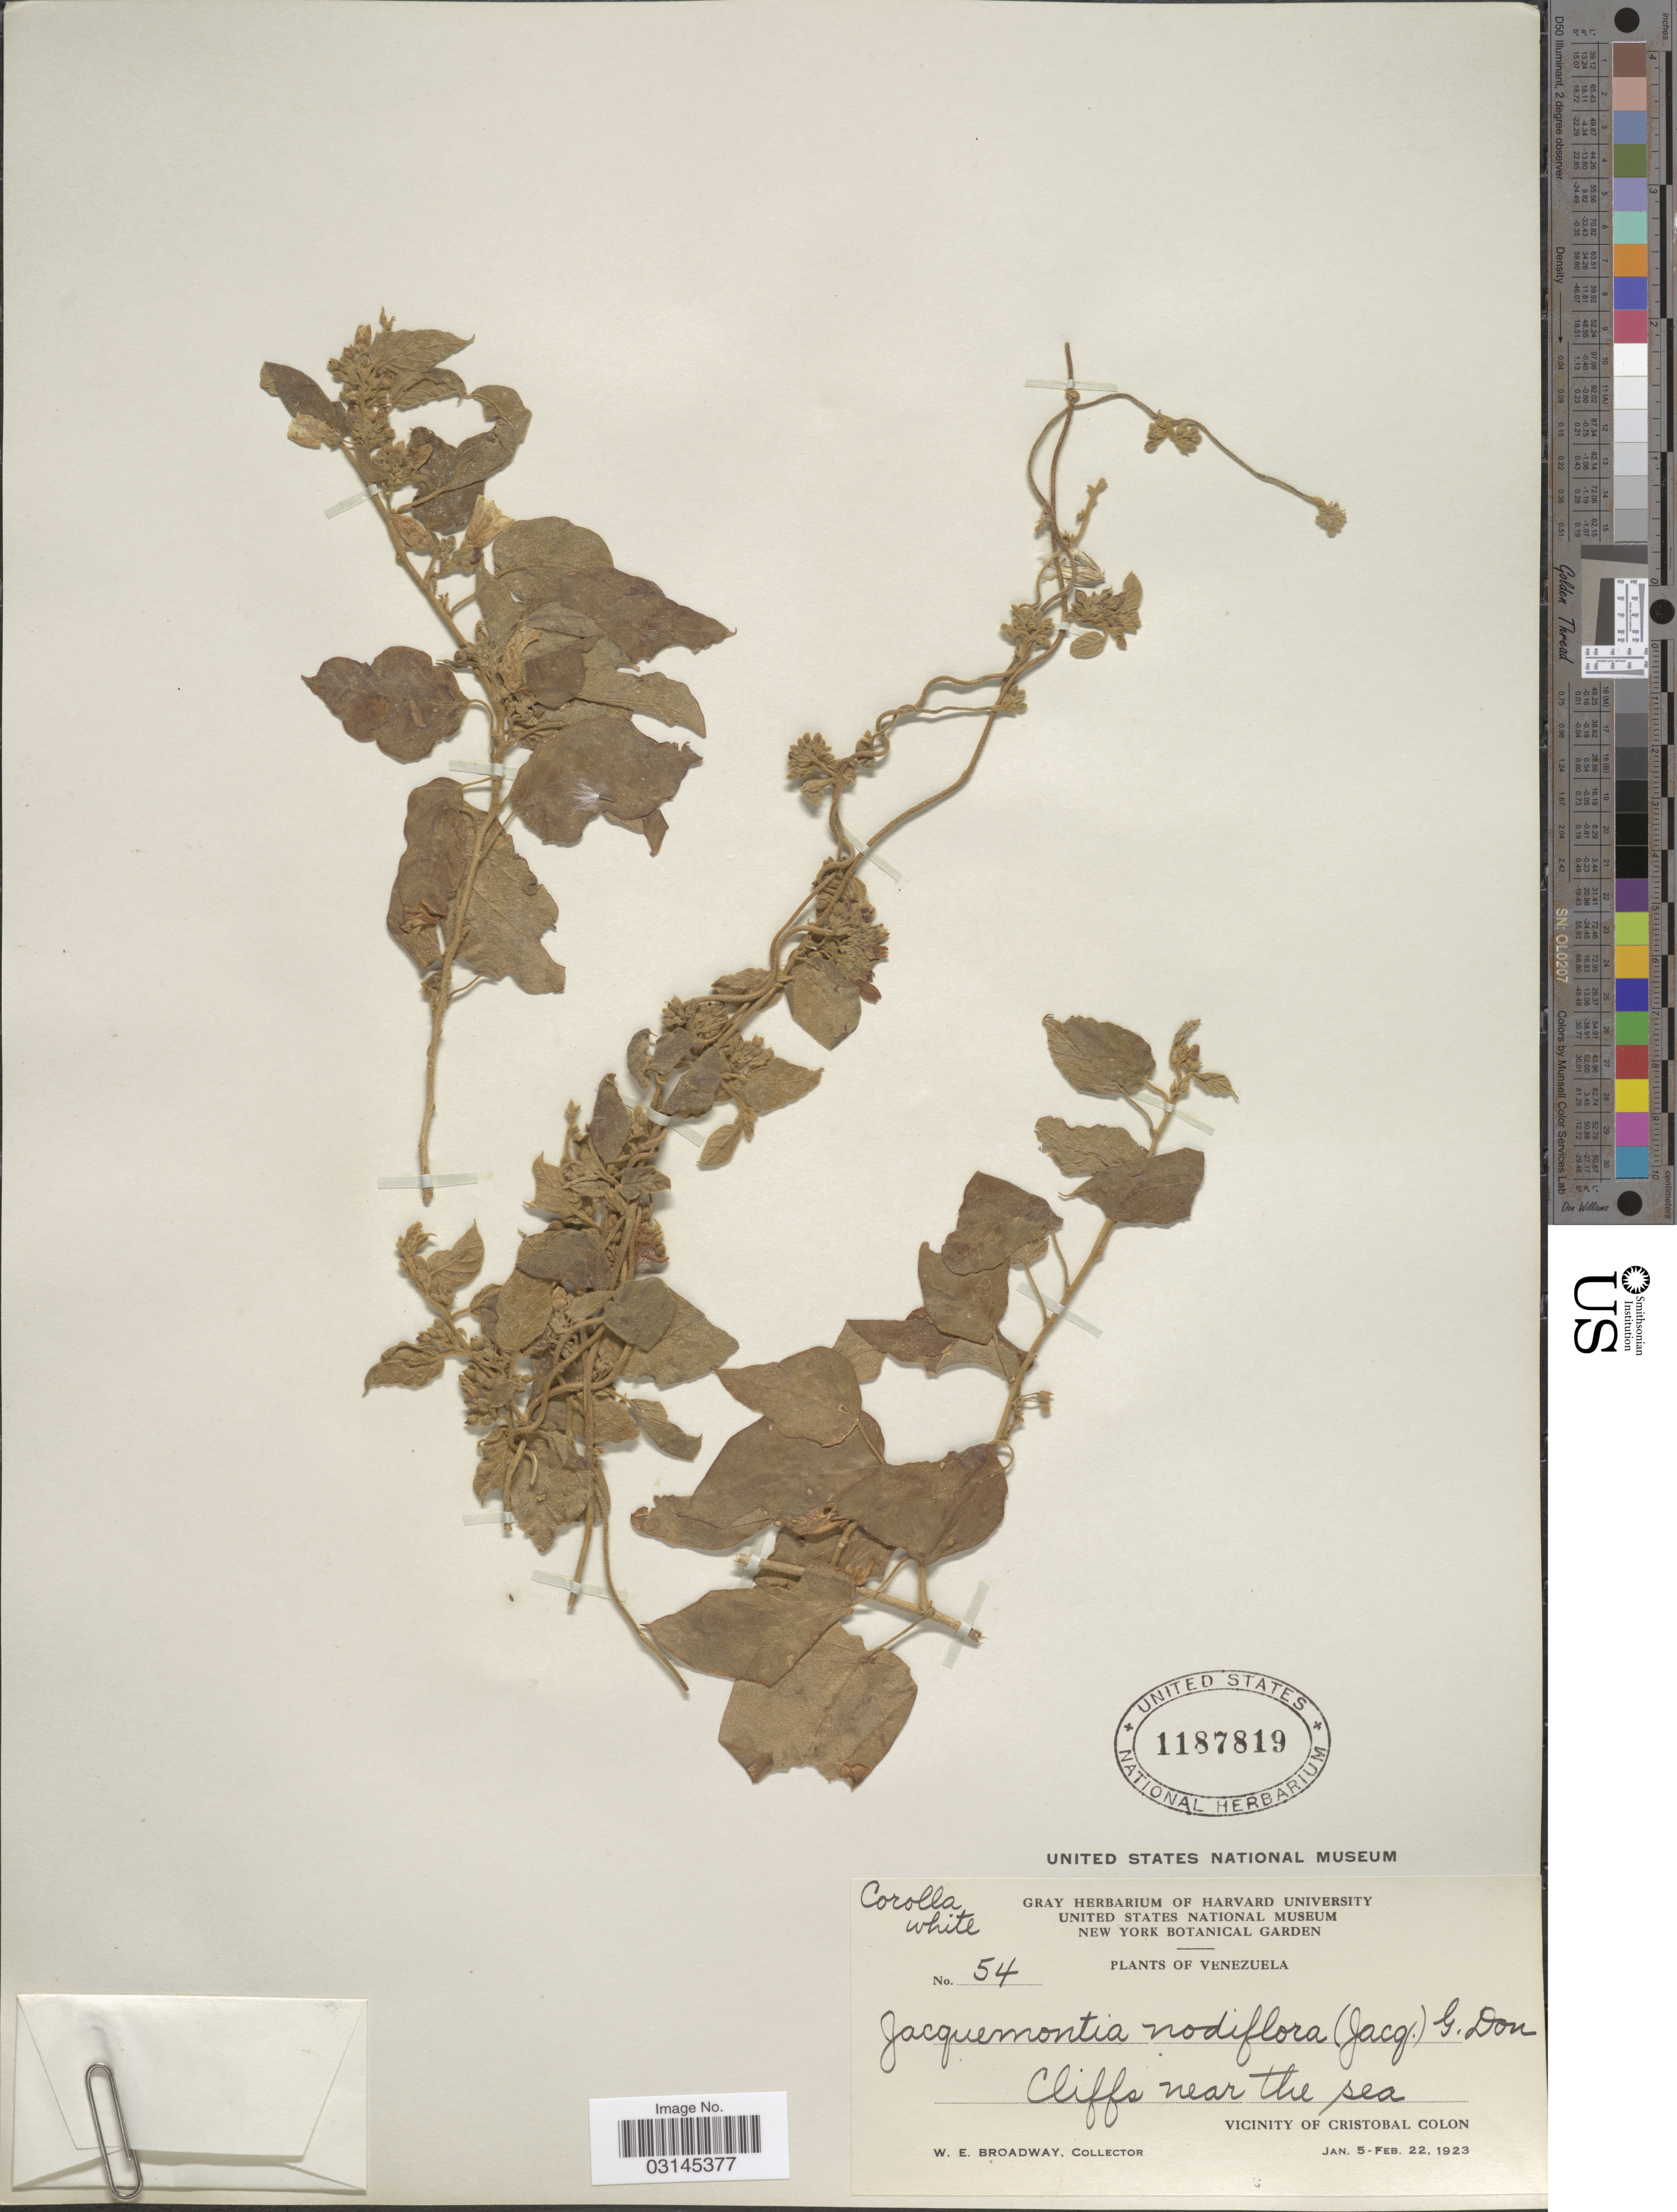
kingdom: Plantae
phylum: Tracheophyta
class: Magnoliopsida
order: Solanales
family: Convolvulaceae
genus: Convolvulus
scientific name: Convolvulus nodiflorus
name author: Desr.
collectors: W. E. Broadway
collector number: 54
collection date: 1923-01-05/1923-02-22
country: Venezuela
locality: Cliffs near the sea. Vicinity of Cristobal Colon.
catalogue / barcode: US 1187819